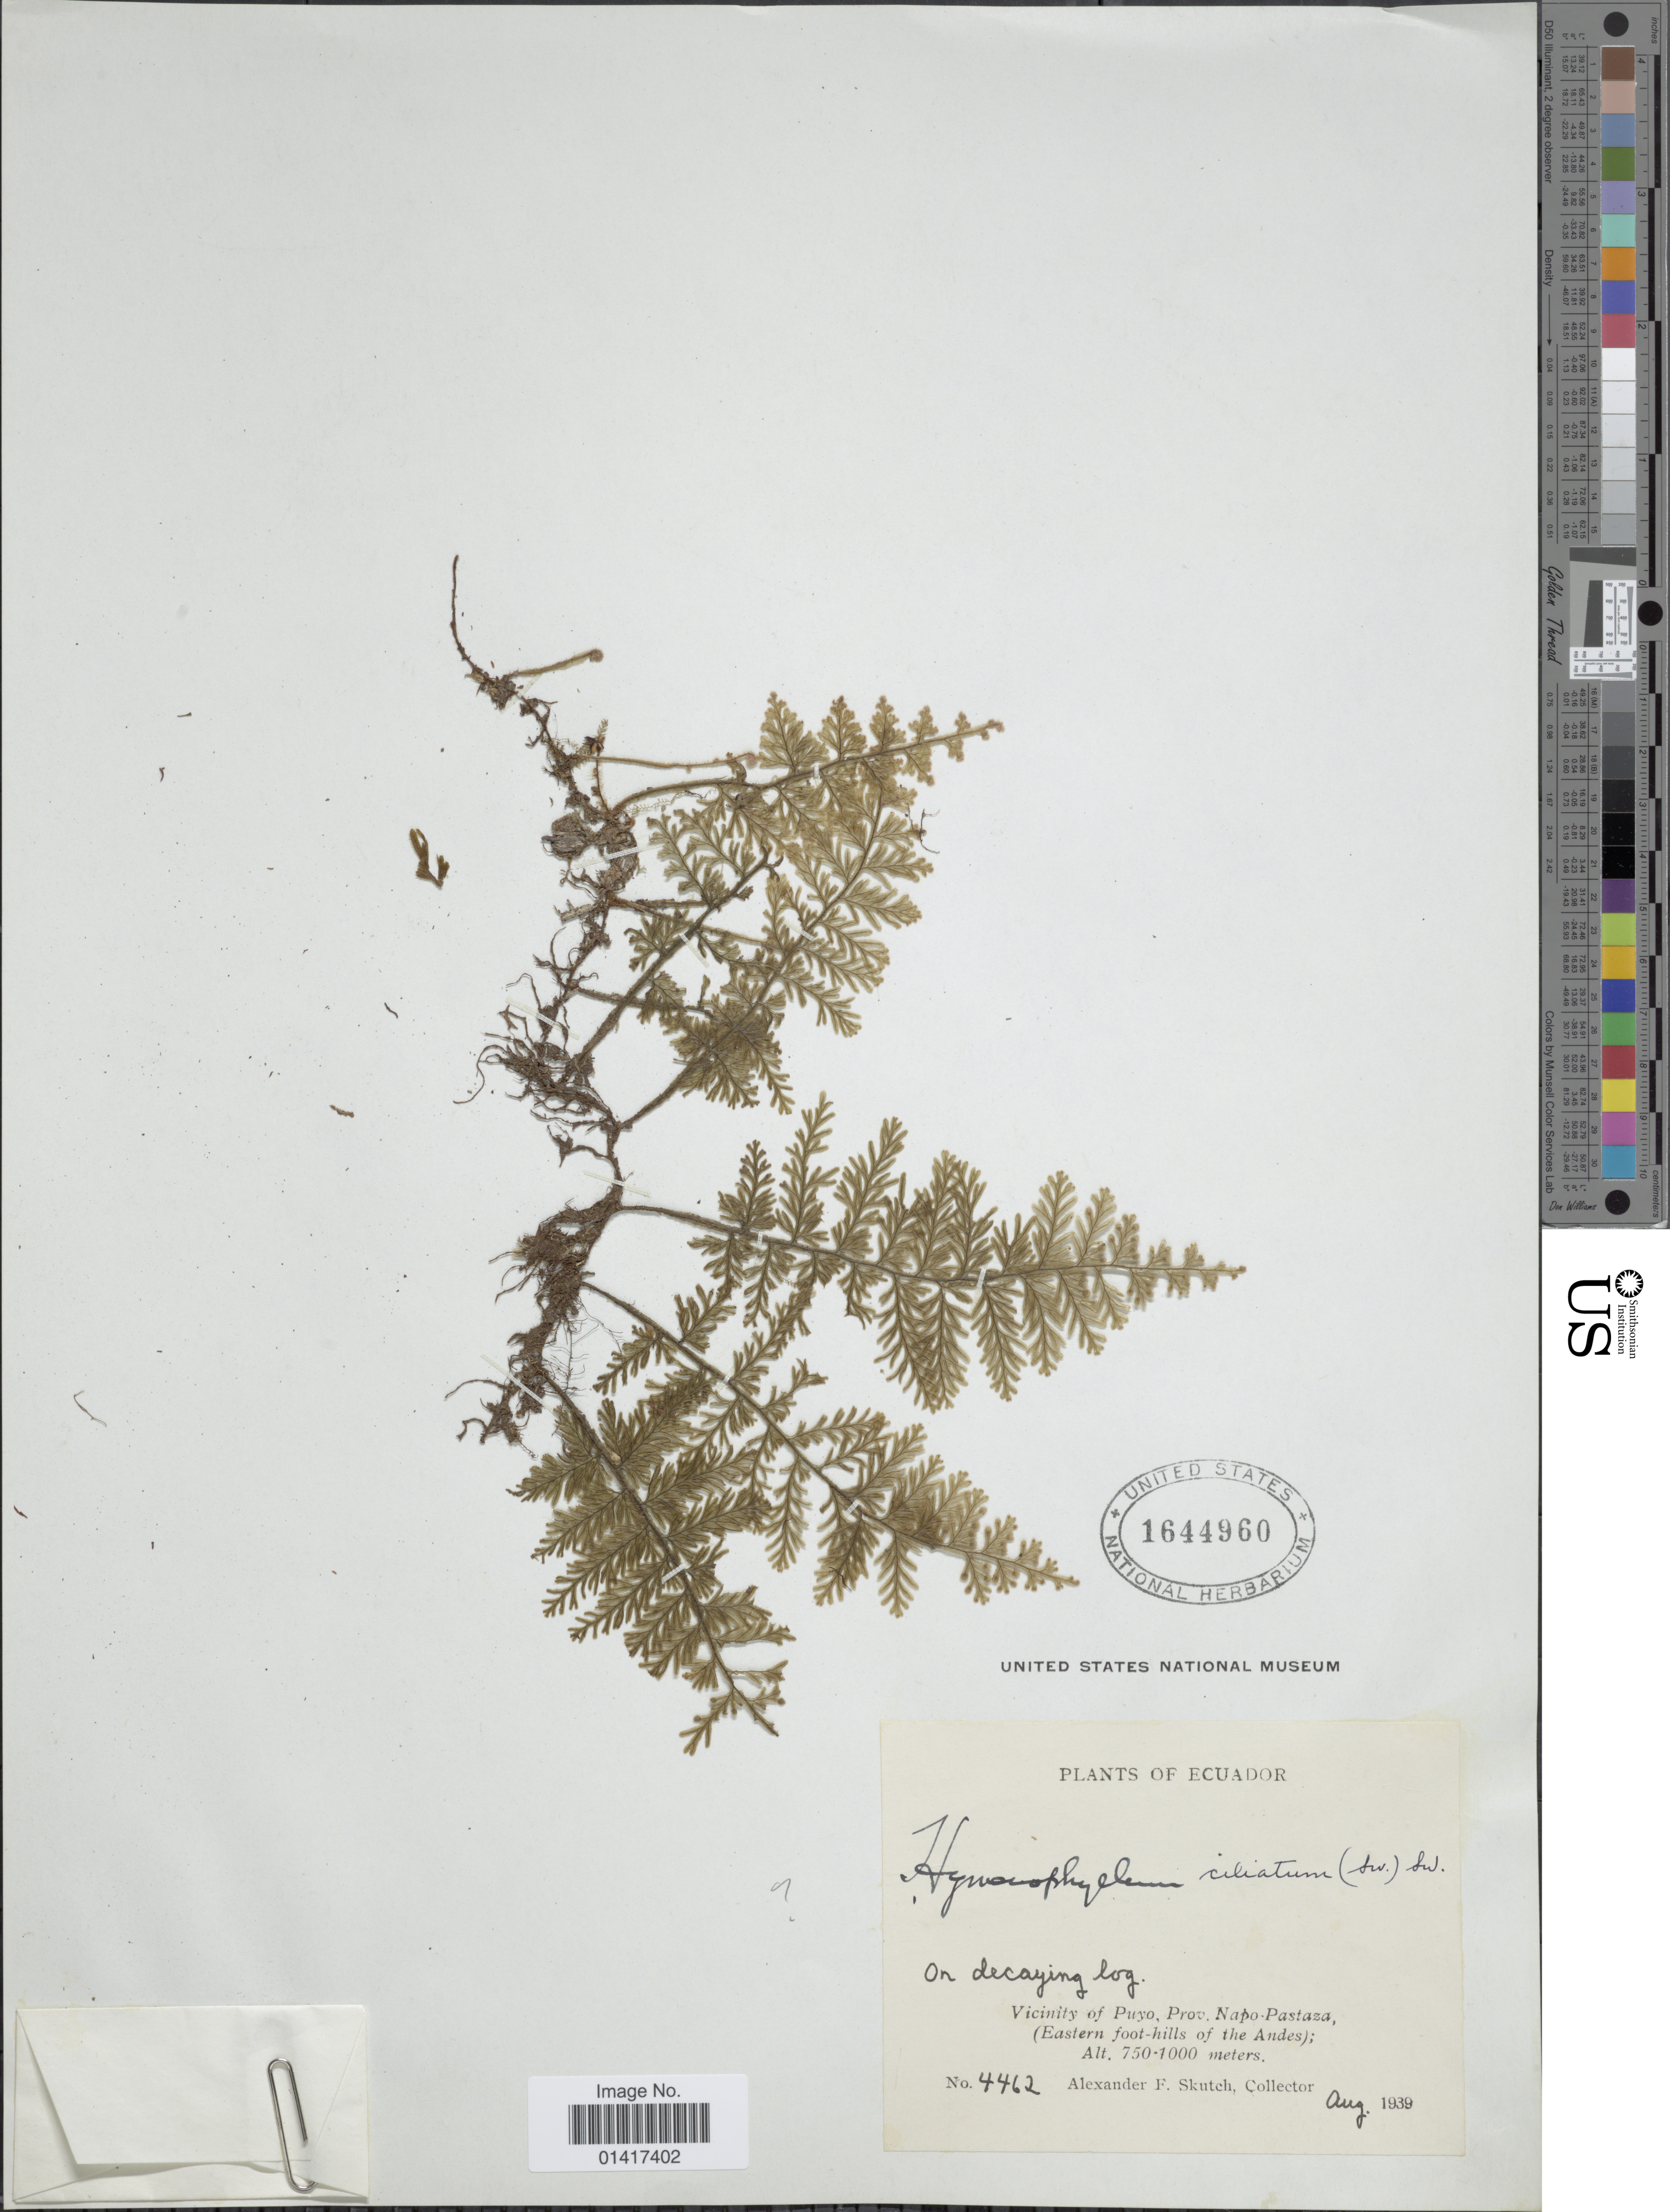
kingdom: Plantae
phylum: Tracheophyta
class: Polypodiopsida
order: Hymenophyllales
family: Hymenophyllaceae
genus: Hymenophyllum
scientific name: Hymenophyllum sp.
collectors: A. F. Skutch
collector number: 4462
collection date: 1939-08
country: Ecuador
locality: Vicinity of Puyo, Prov. Napo-Pastaza. (Eastern foot-hills of the Andes)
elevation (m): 750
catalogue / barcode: US 1644960